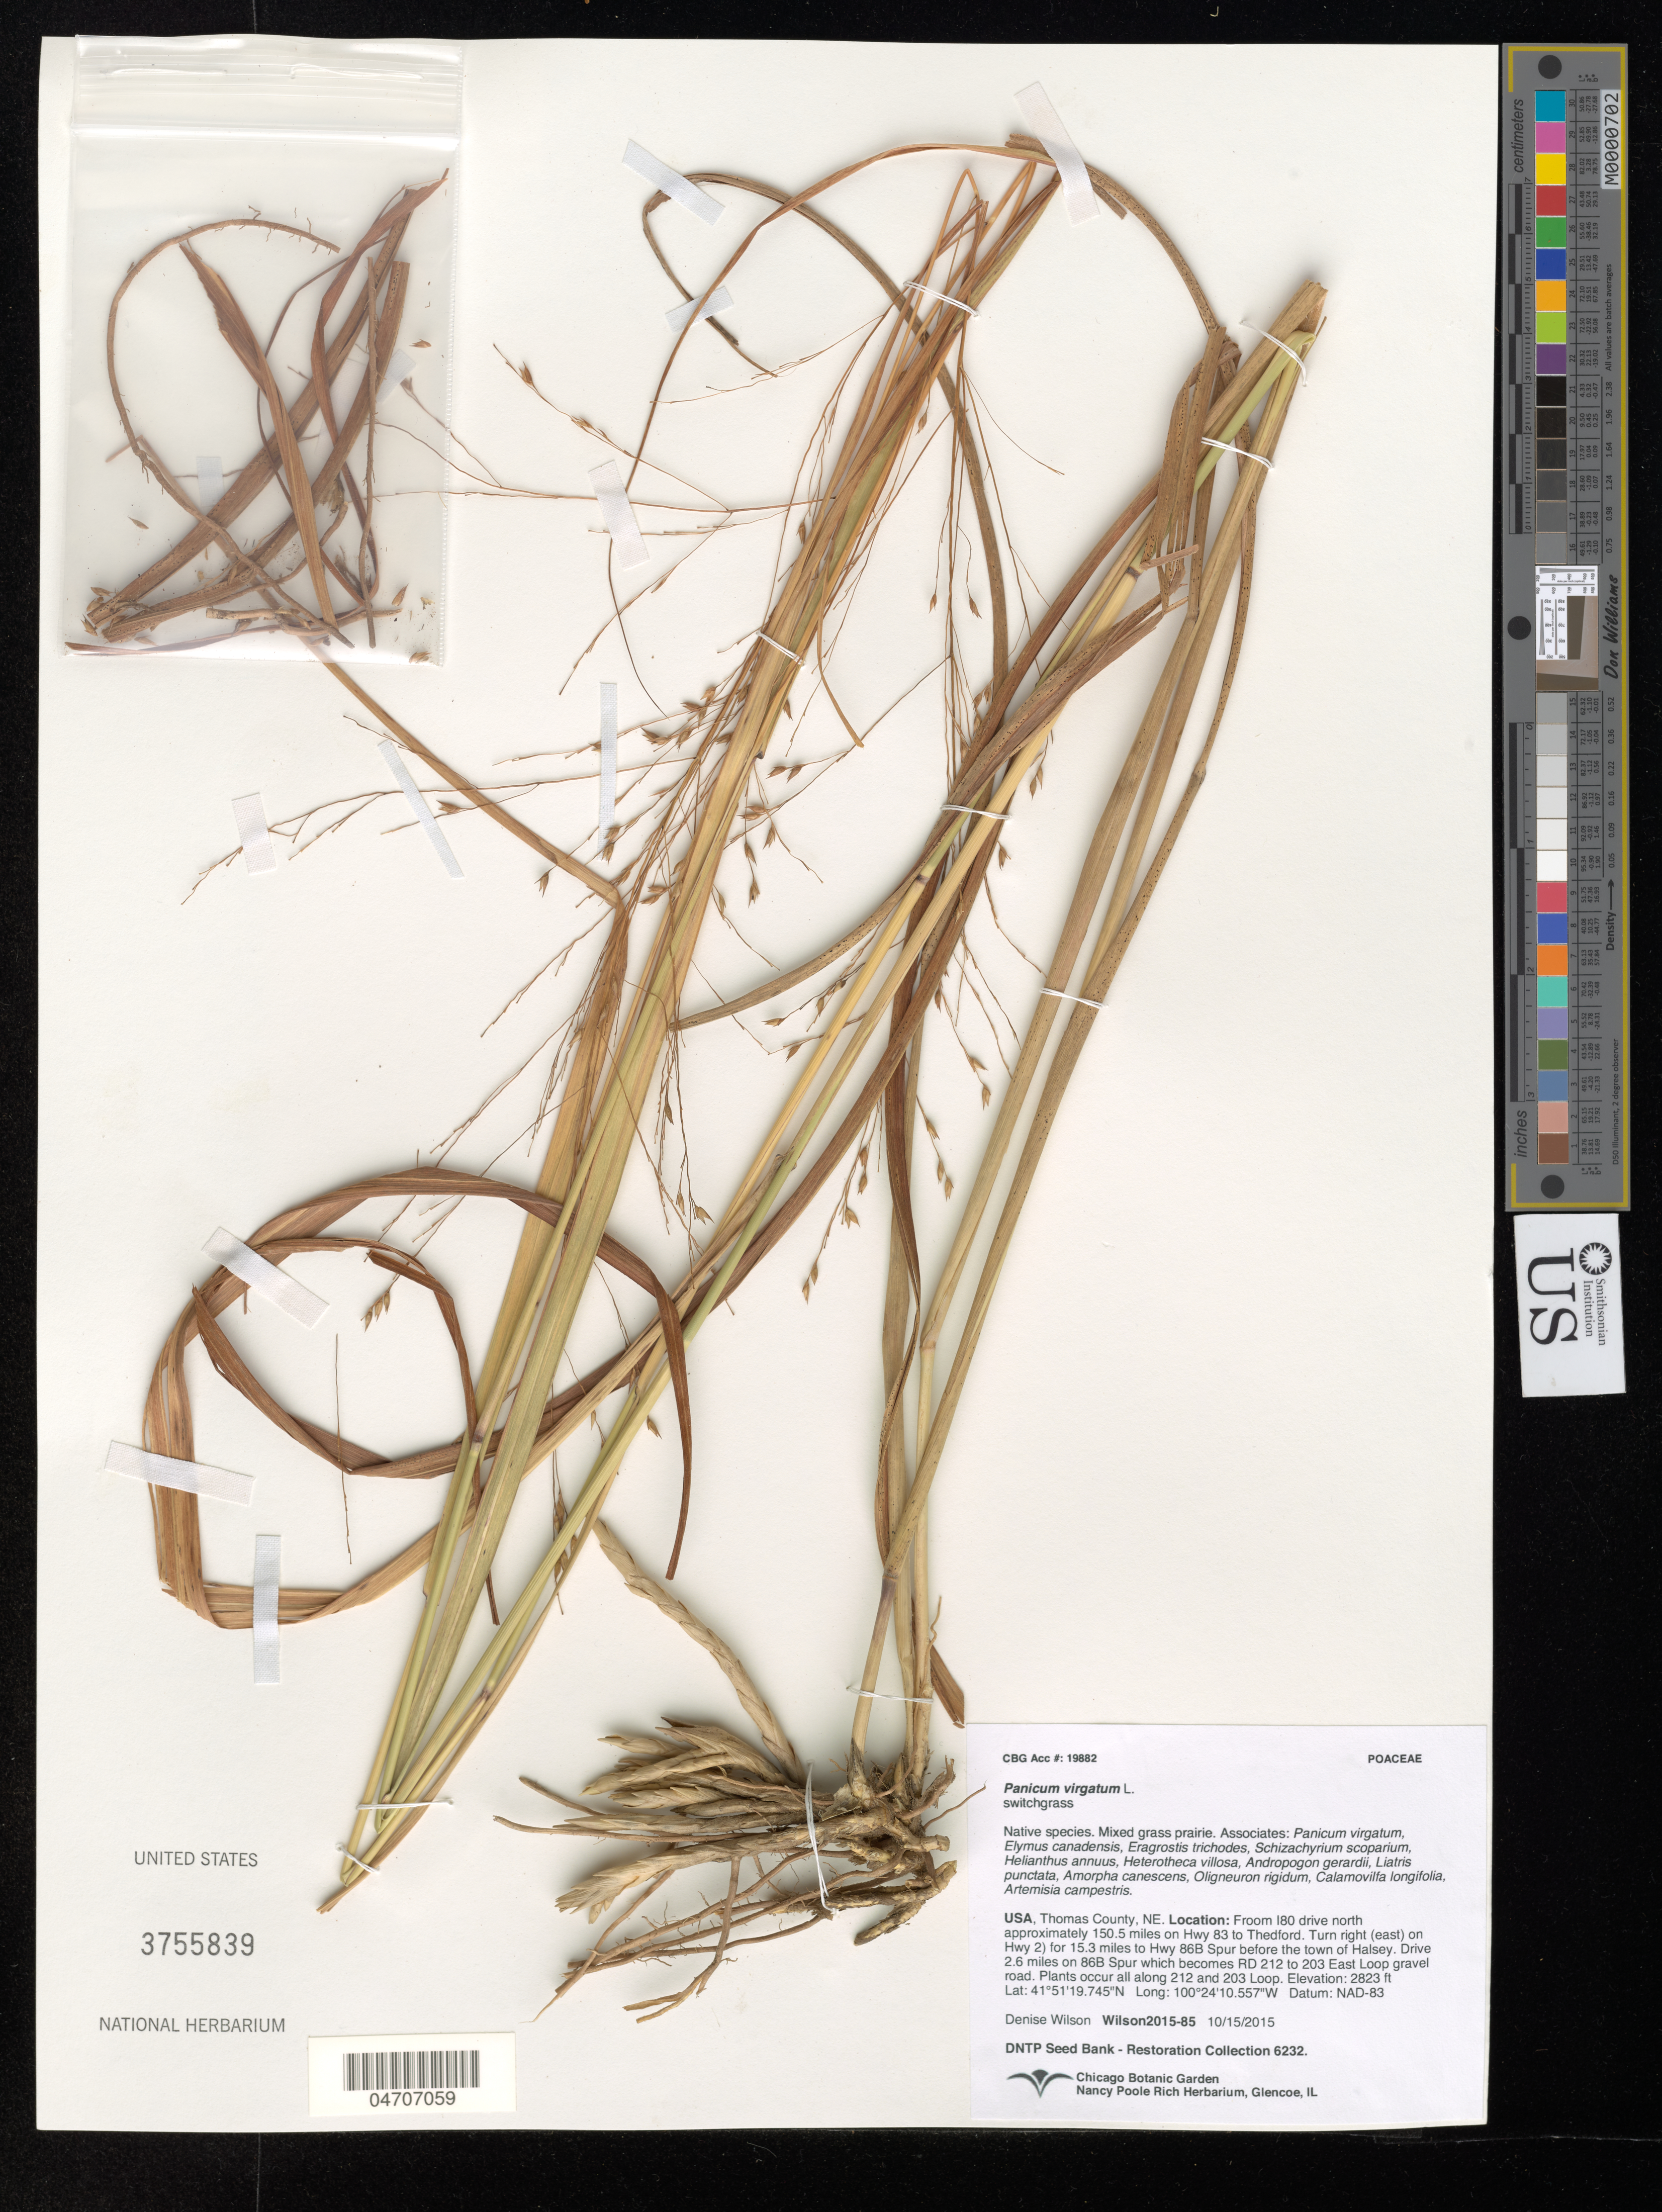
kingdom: Plantae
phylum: Tracheophyta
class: Liliopsida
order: Poales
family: Poaceae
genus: Panicum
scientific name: Panicum virgatum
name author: L.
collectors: D. Wilson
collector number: Wilson2015-85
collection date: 2015-10-15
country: United States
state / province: Nebraska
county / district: Thomas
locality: Thomas County. Froom I80 drive north approximately 150.5 miles on Hwy 83 to Thedford. Turn right (east) on Hwy 2) for 15.3 miles to Hwy 86B Spur before the town of Halsey. Drive 2.6 miles on 86B Spur which becomes RD 212 to 203 East Loop gravel road. Plants occur all along 212 and 203 Loop.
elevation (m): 68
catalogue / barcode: US 3755839